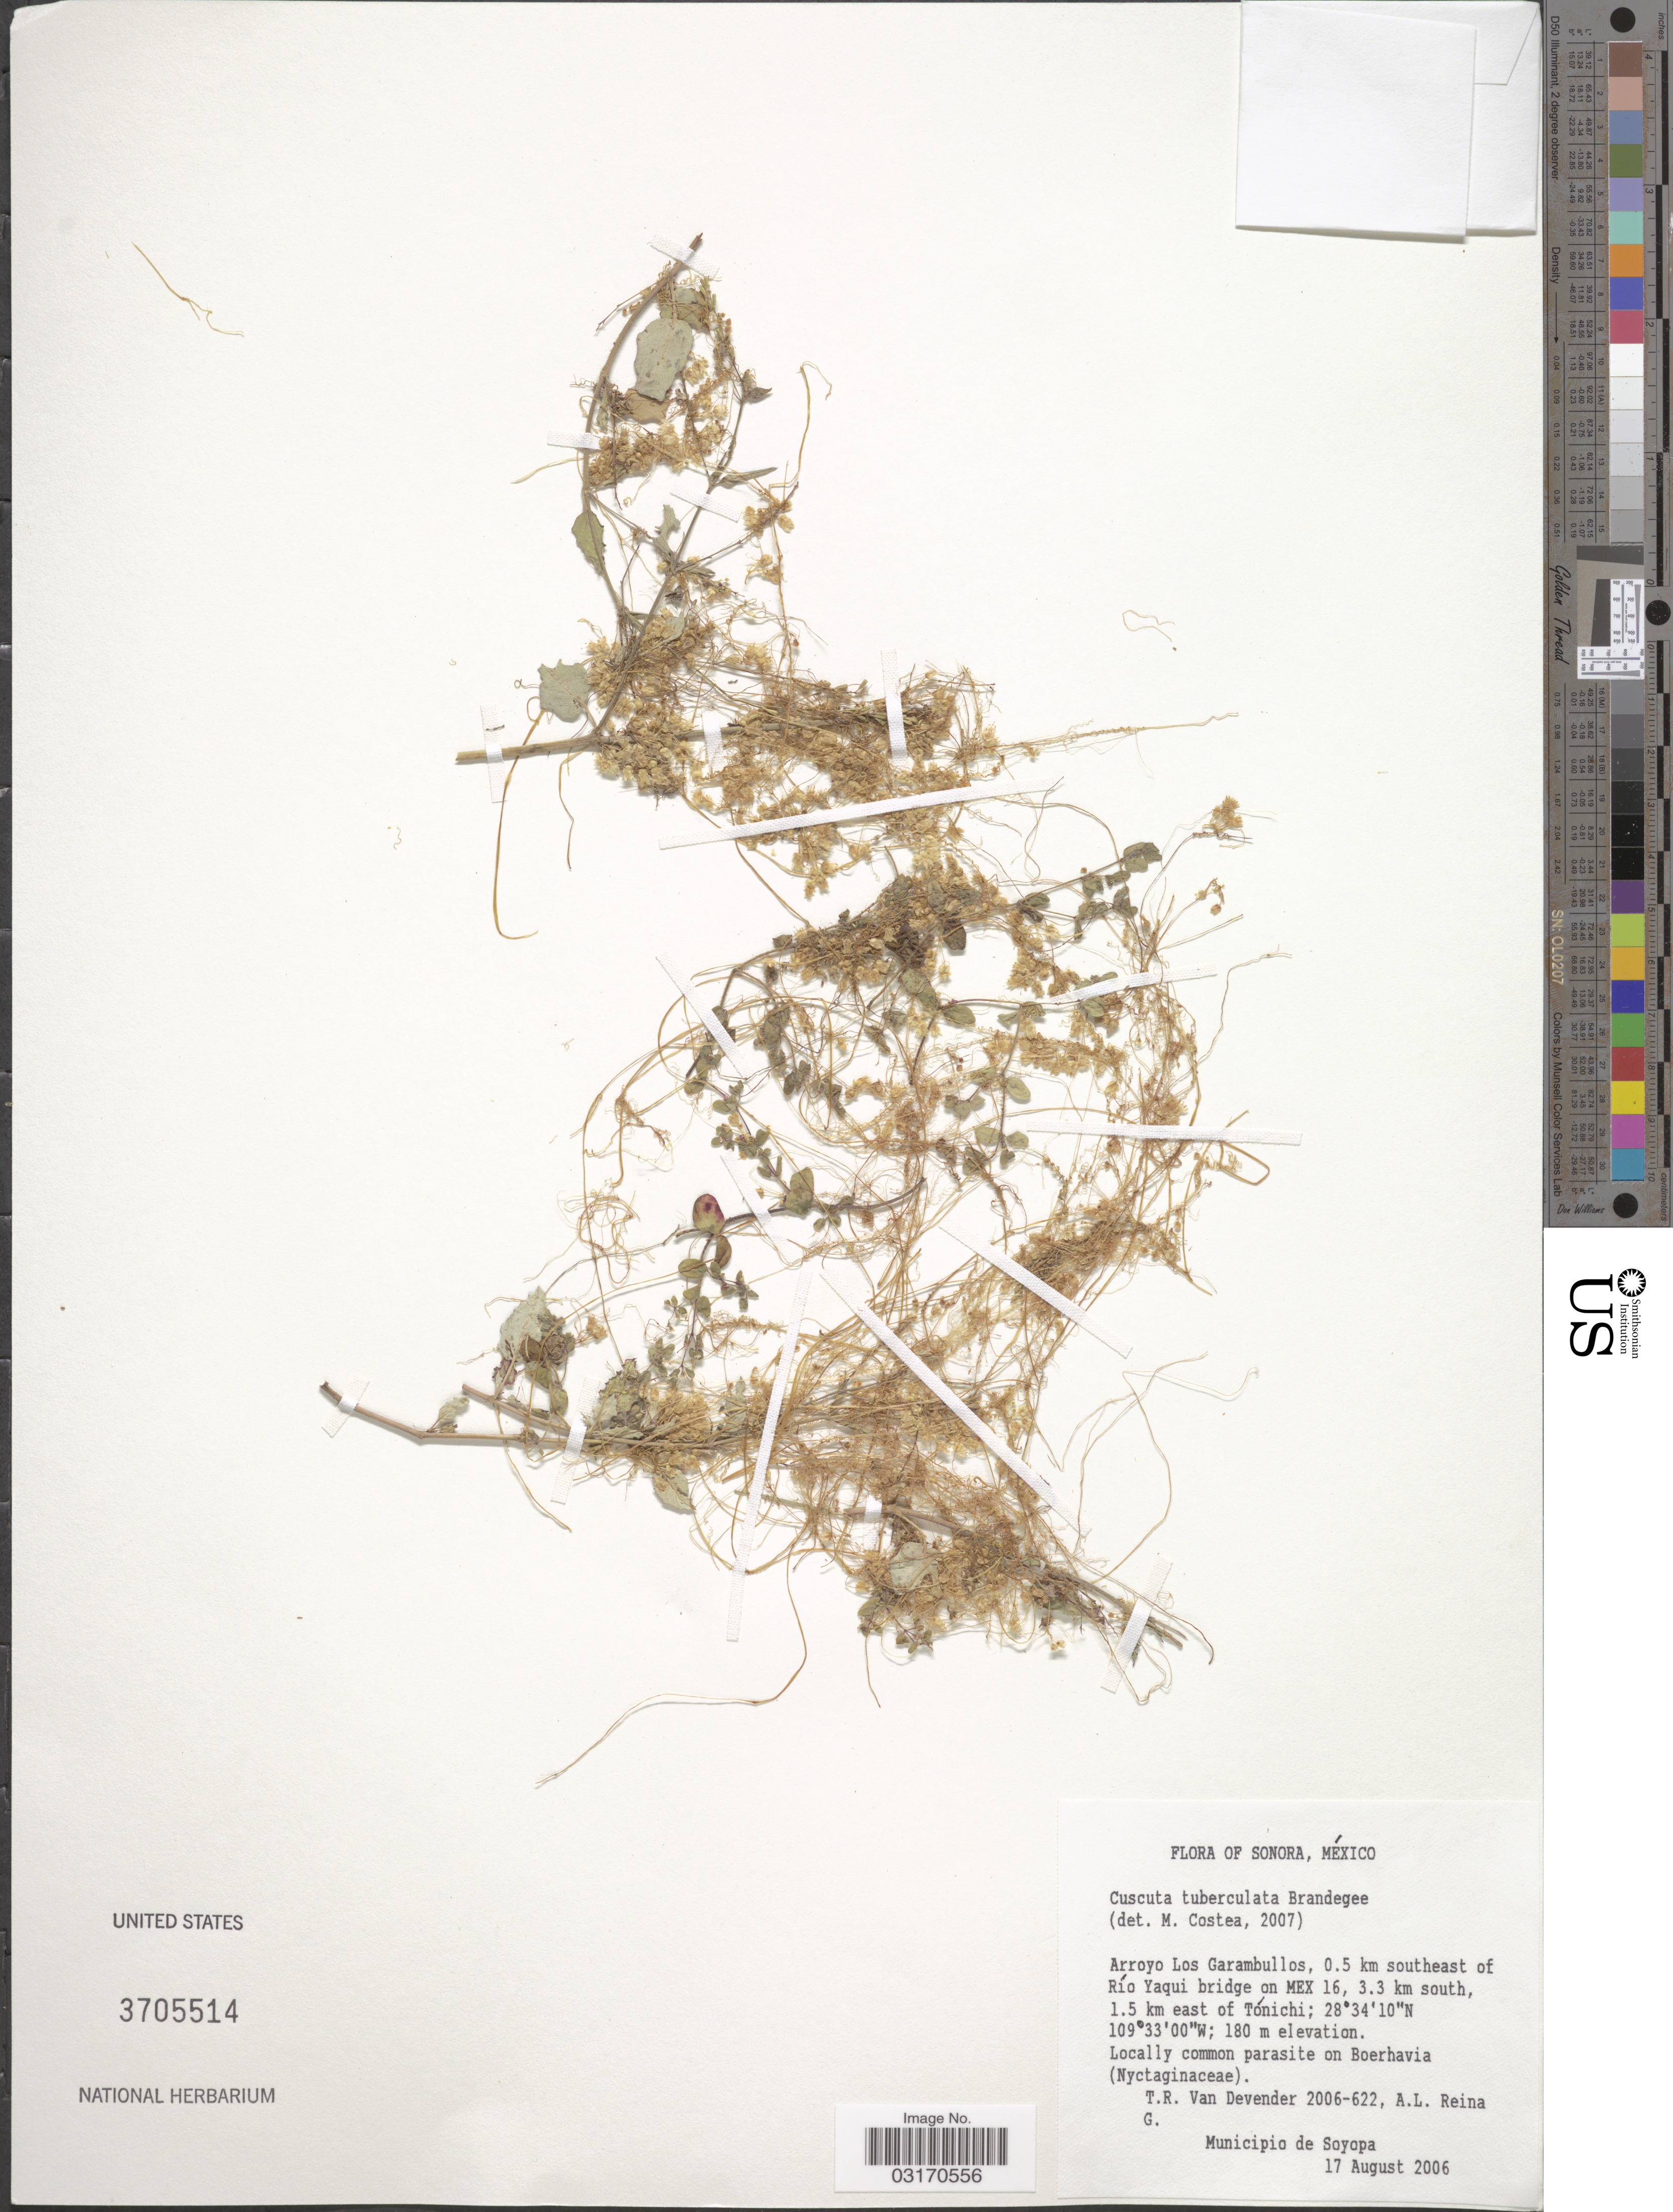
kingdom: Plantae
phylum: Tracheophyta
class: Magnoliopsida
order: Solanales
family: Convolvulaceae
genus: Cuscuta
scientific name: Cuscuta tuberculata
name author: Brandegee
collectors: T. R. Van Devender & A. L. Reina G.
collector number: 2006-622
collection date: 2006-08-17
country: Mexico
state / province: Sonora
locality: Arroyo Los Garambullos, 0.5 km southeast of Río Yaqui bridge on Mex 16, 3.3 km south, 1.5 km east of Tónichi. Municipio de Soyopa.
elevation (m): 180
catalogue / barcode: US 3705514